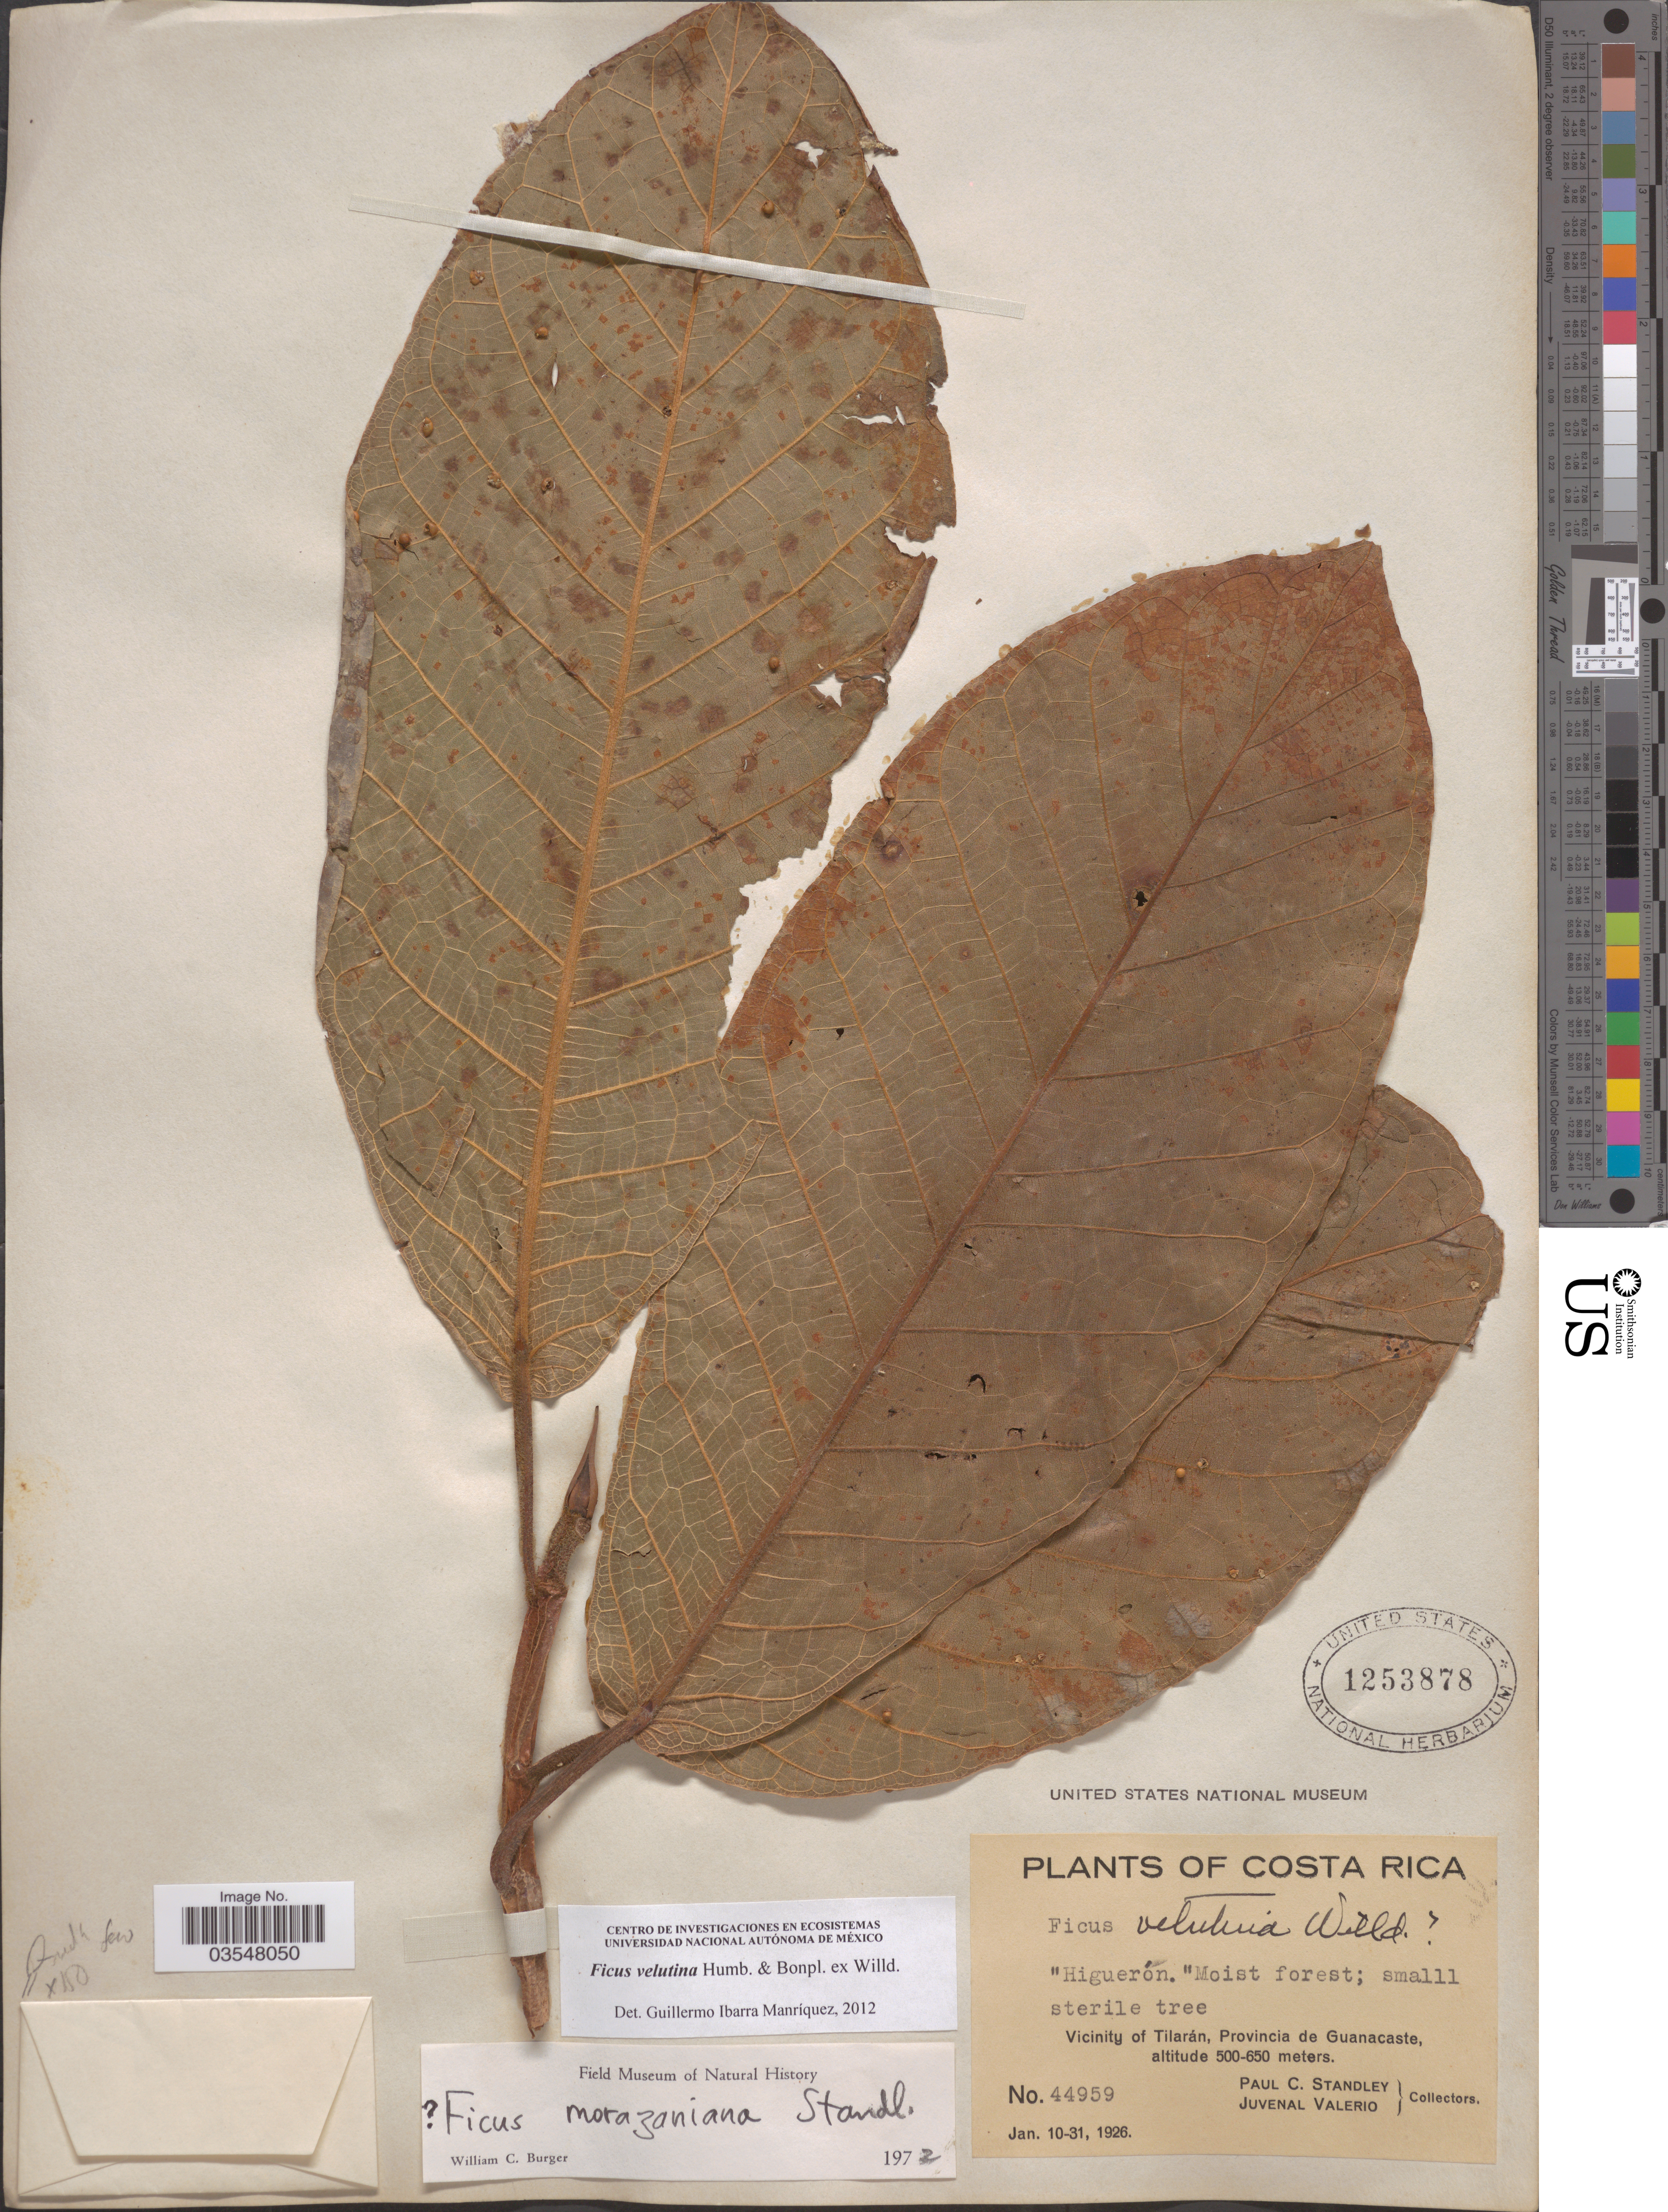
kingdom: Plantae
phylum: Tracheophyta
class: Magnoliopsida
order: Rosales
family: Moraceae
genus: Ficus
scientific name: Ficus velutina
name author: Humb. & Bonpl. ex Willd.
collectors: P. C. Standley & J. Valerio R.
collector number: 44959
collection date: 1926-01-10/1926-01-31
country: Costa Rica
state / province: Guanacaste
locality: Vicinity of Tilarán.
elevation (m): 500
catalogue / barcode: US 1253878